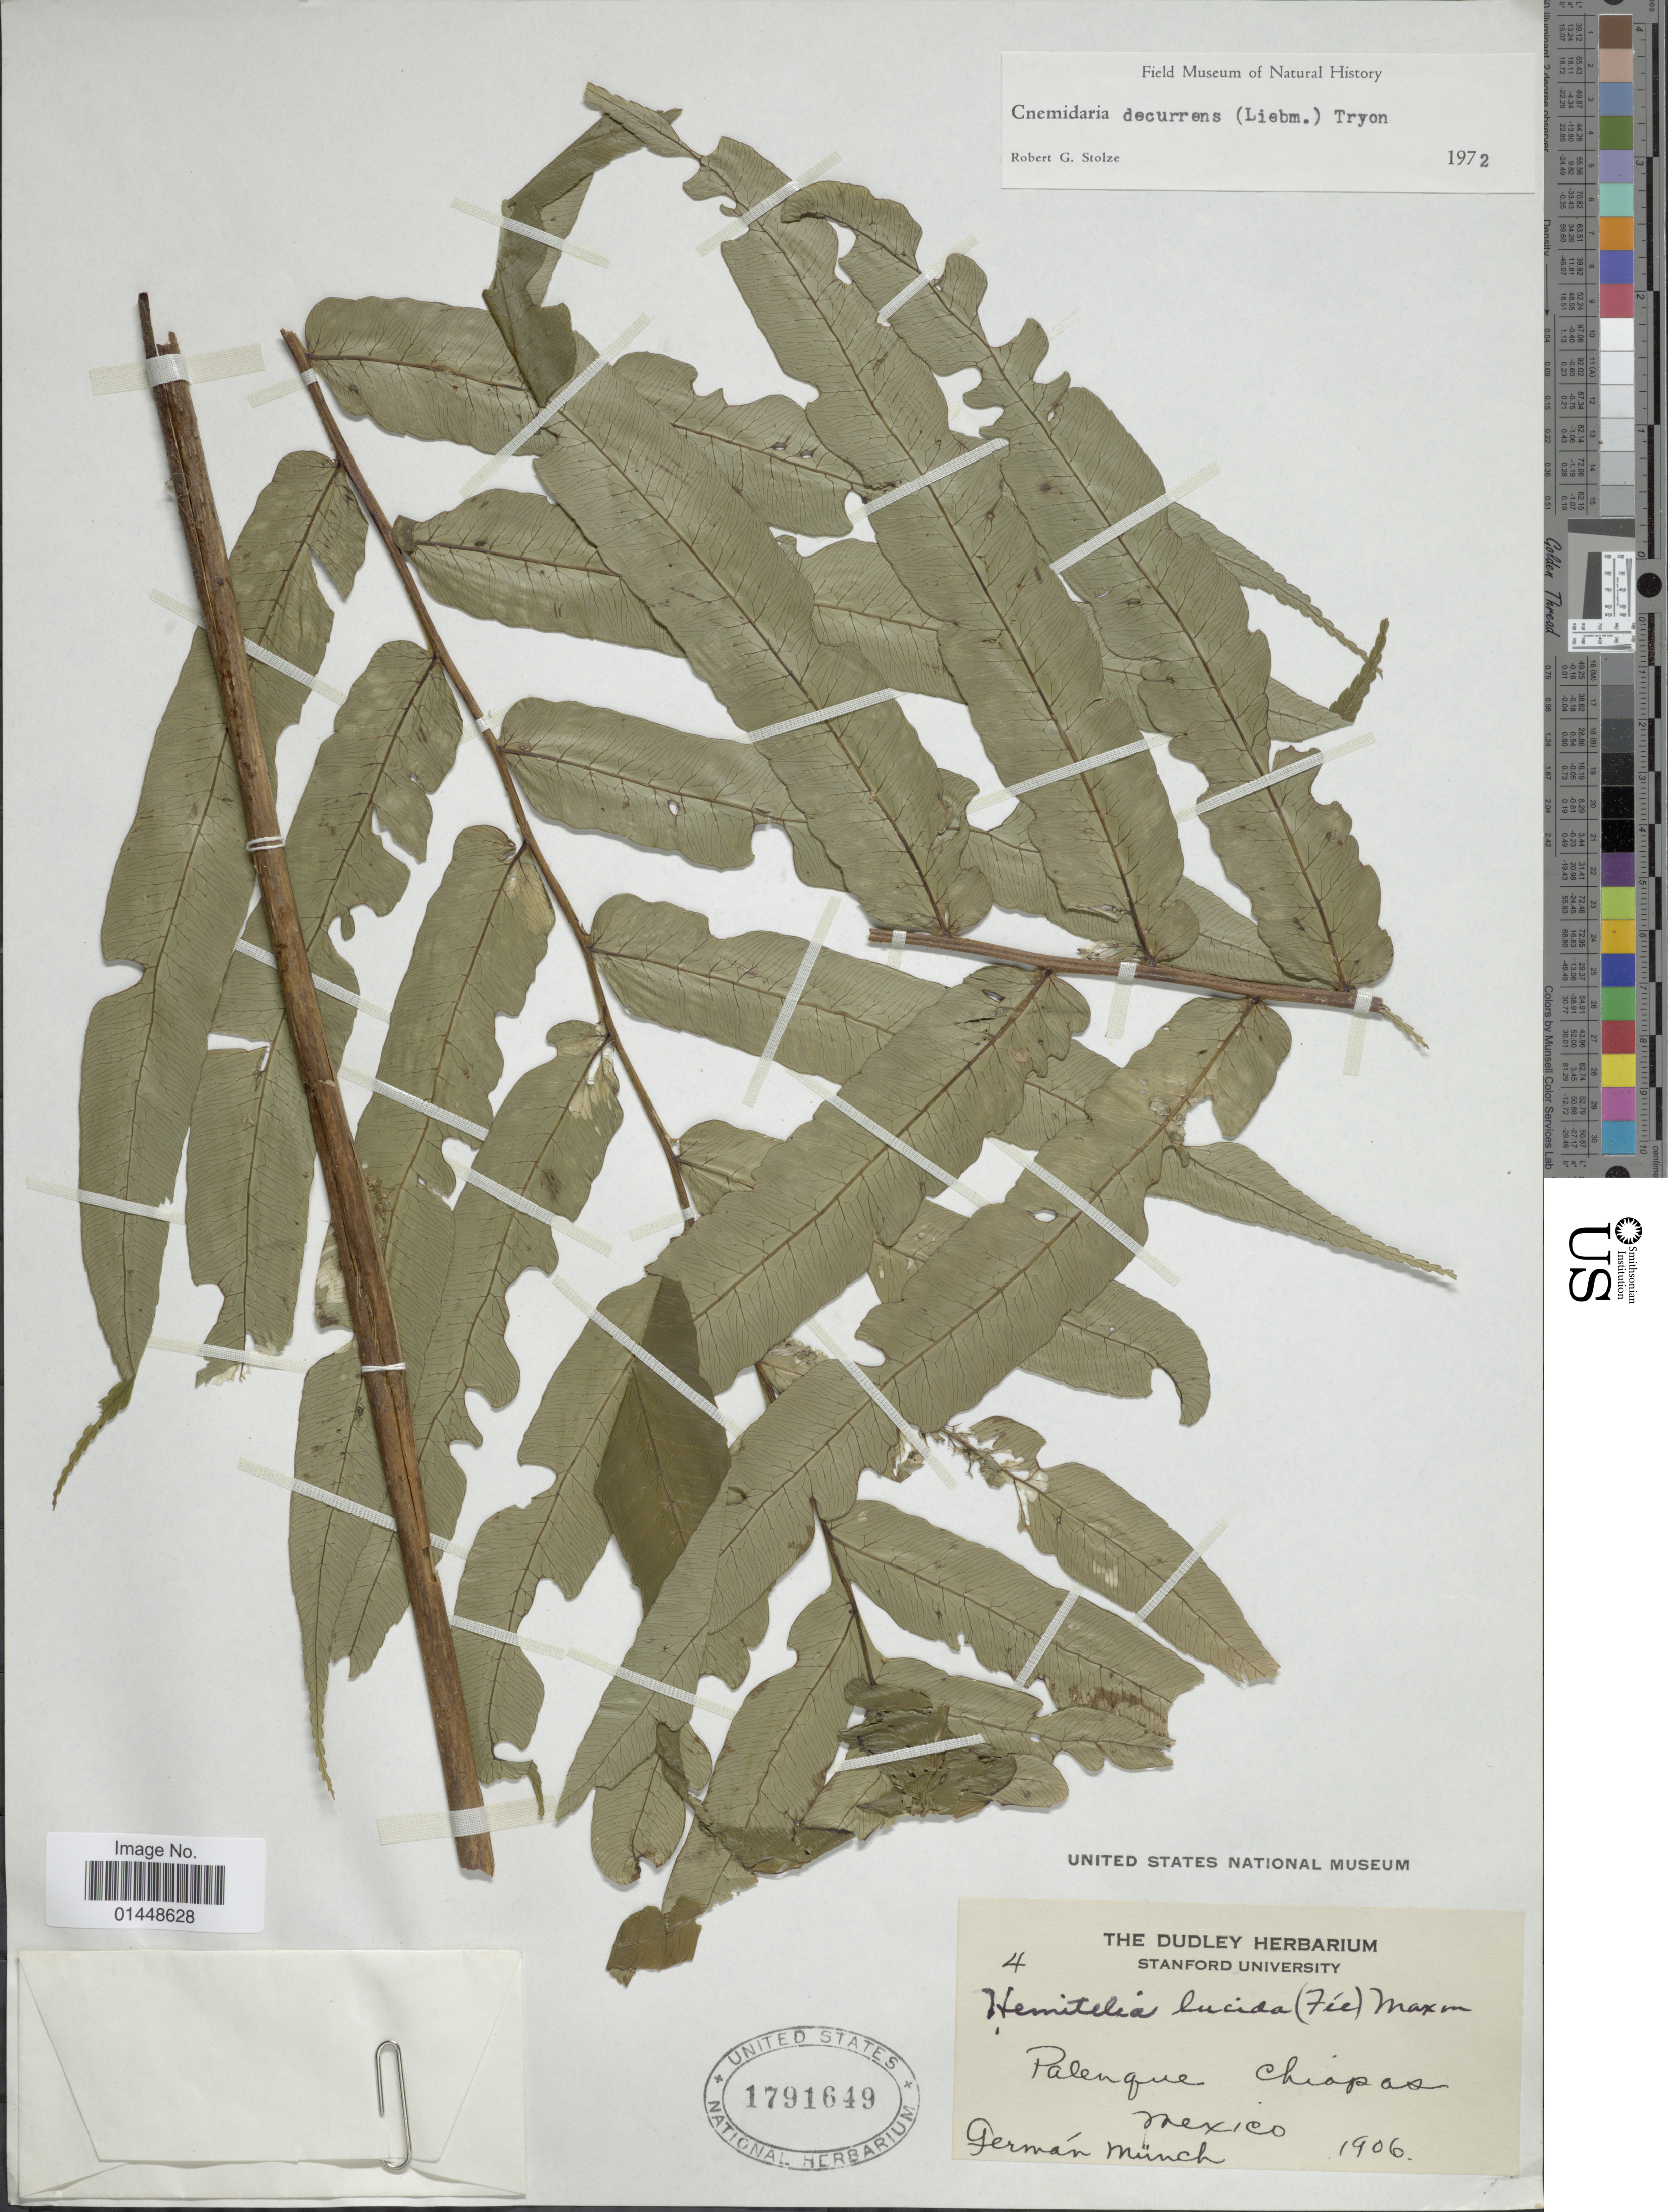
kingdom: Plantae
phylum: Tracheophyta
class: Polypodiopsida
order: Cyatheales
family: Cyatheaceae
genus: Cyathea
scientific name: Cyathea decurrens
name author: (Hook.) Copel.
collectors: G. Munch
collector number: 4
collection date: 1906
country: Mexico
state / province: Chiapas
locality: Palenque, Chiapas, Mexico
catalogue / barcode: US 1791649